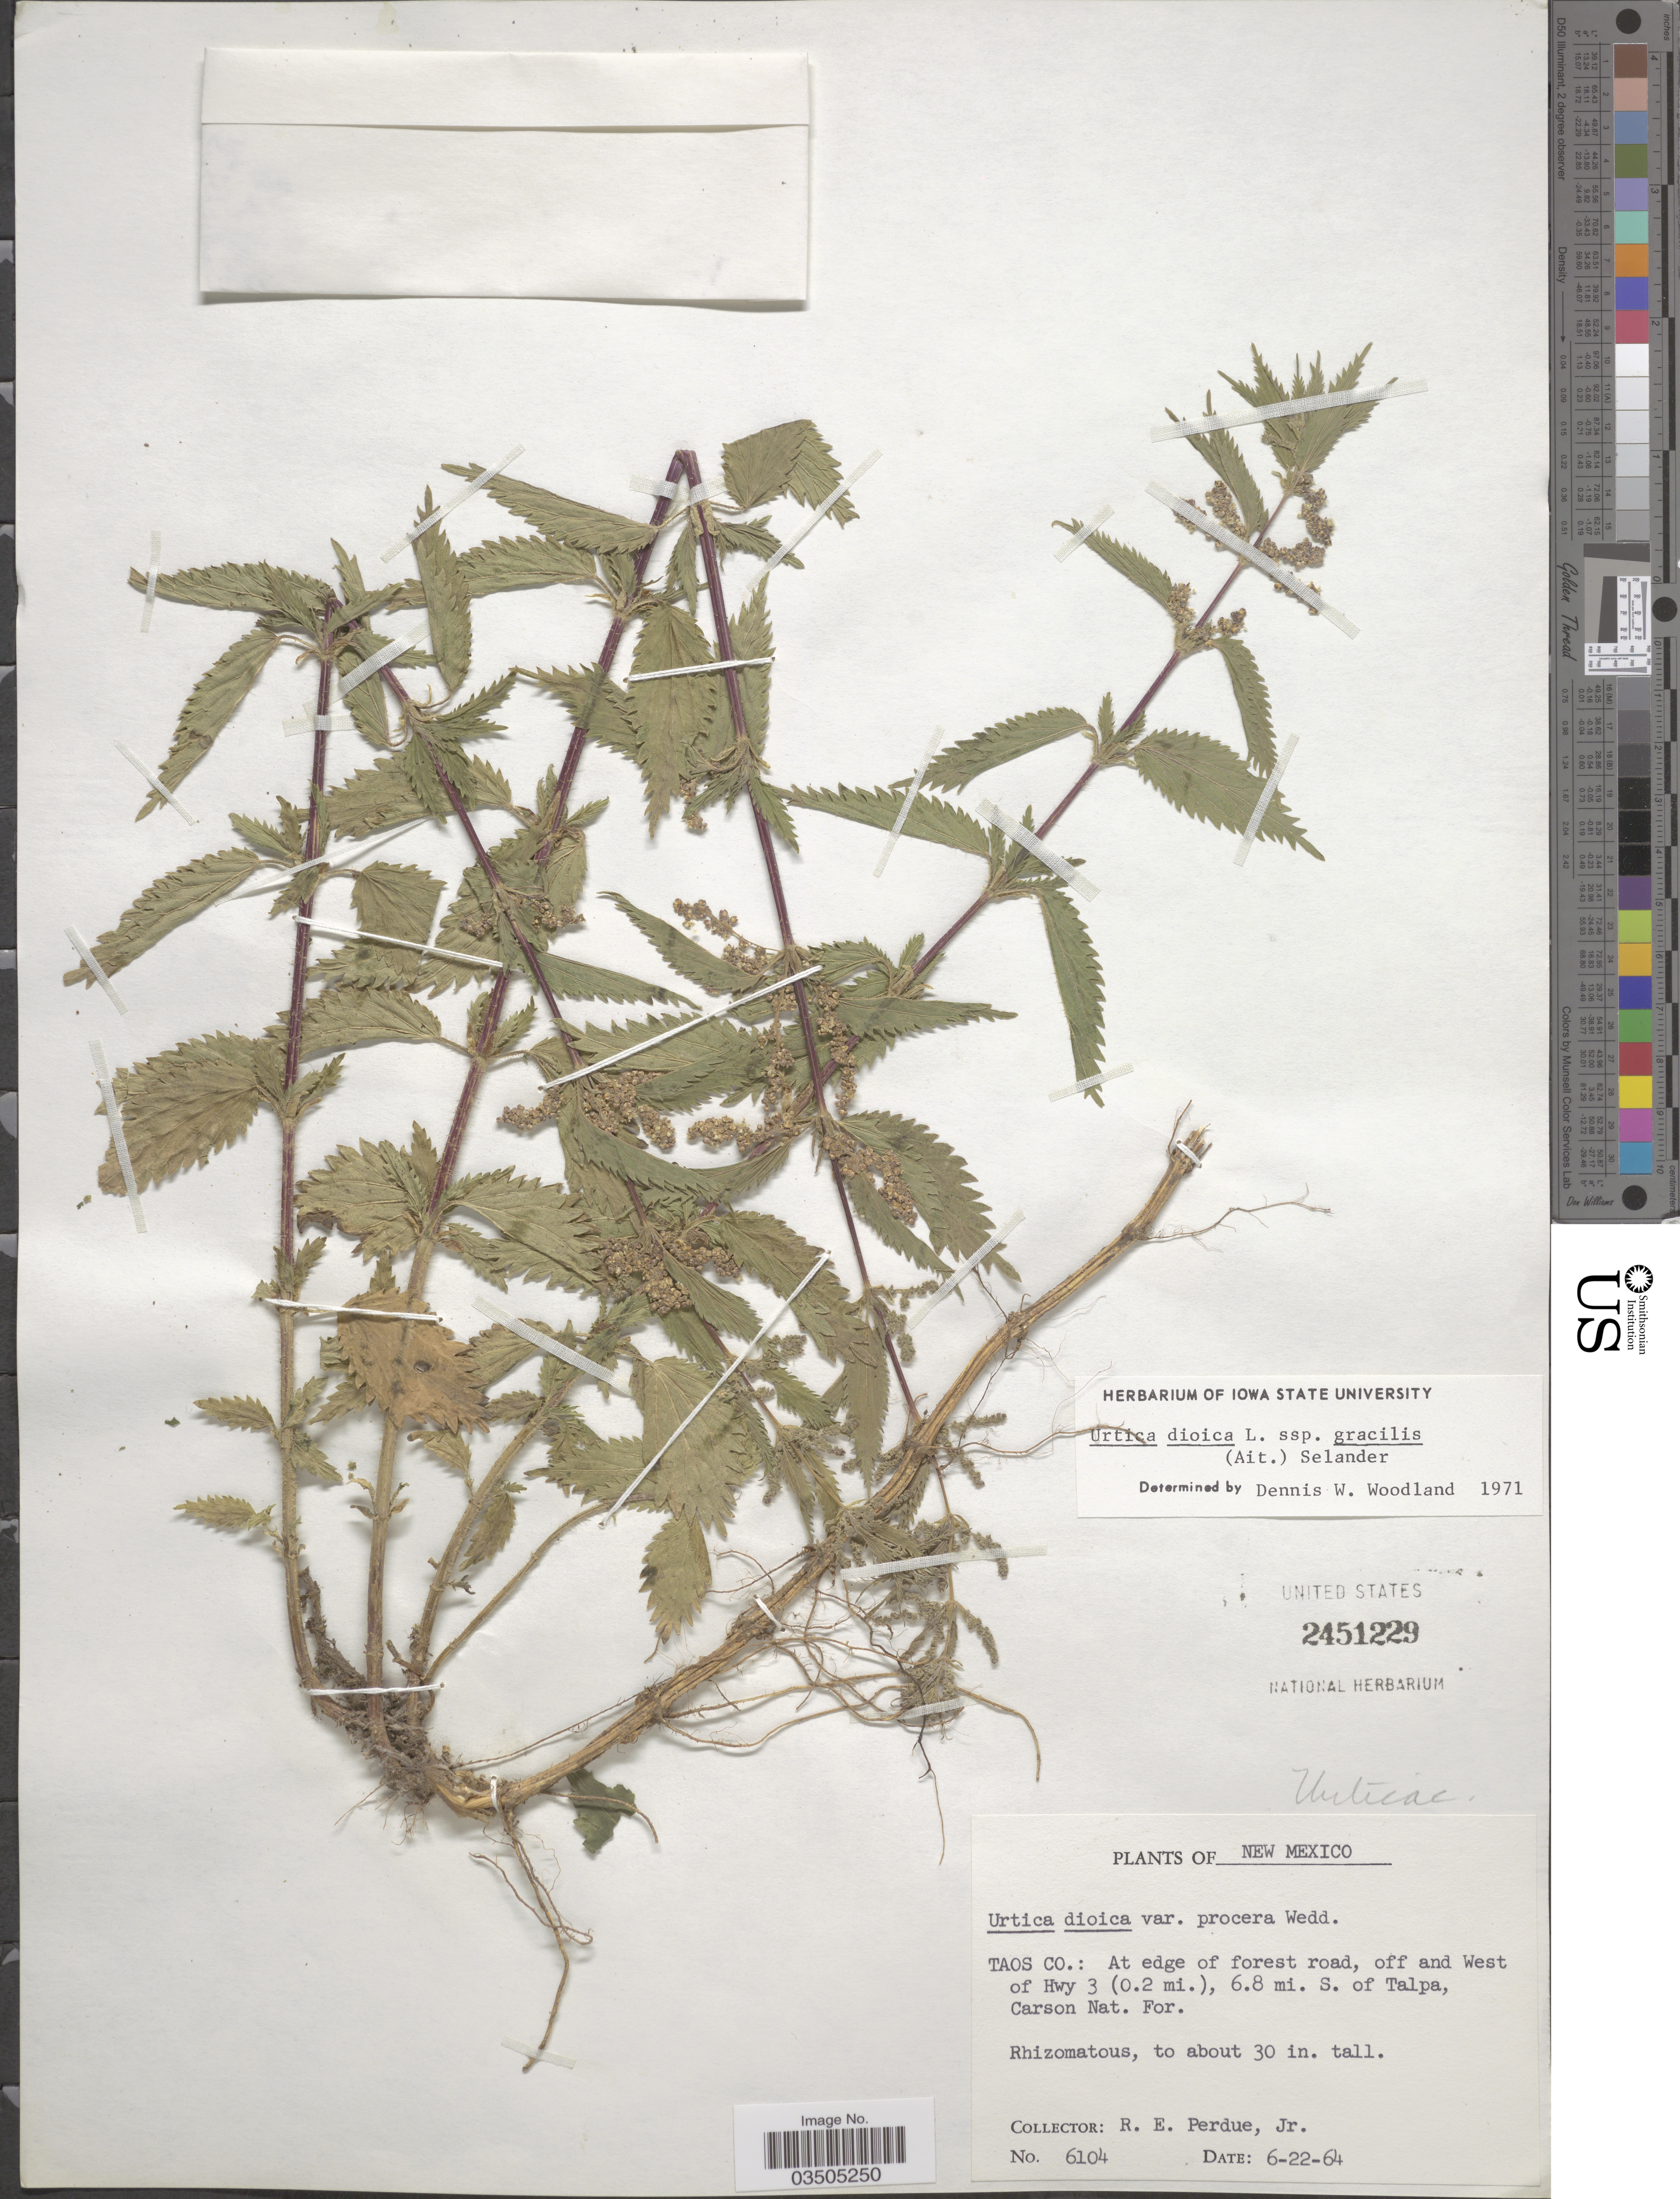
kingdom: Plantae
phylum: Tracheophyta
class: Magnoliopsida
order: Rosales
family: Urticaceae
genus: Urtica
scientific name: Urtica dioica subsp. gracilis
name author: L.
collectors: R. E. Perdue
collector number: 6104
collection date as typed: Transcribed d/m/y: 22/6/64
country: United States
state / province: New Mexico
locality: Taos Co.: At edge of forest road, off and West of Hwy 3 (0.2 mi.), 6.8 mi. S. of Talpa, Carson Nat. For.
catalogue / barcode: US 2451229